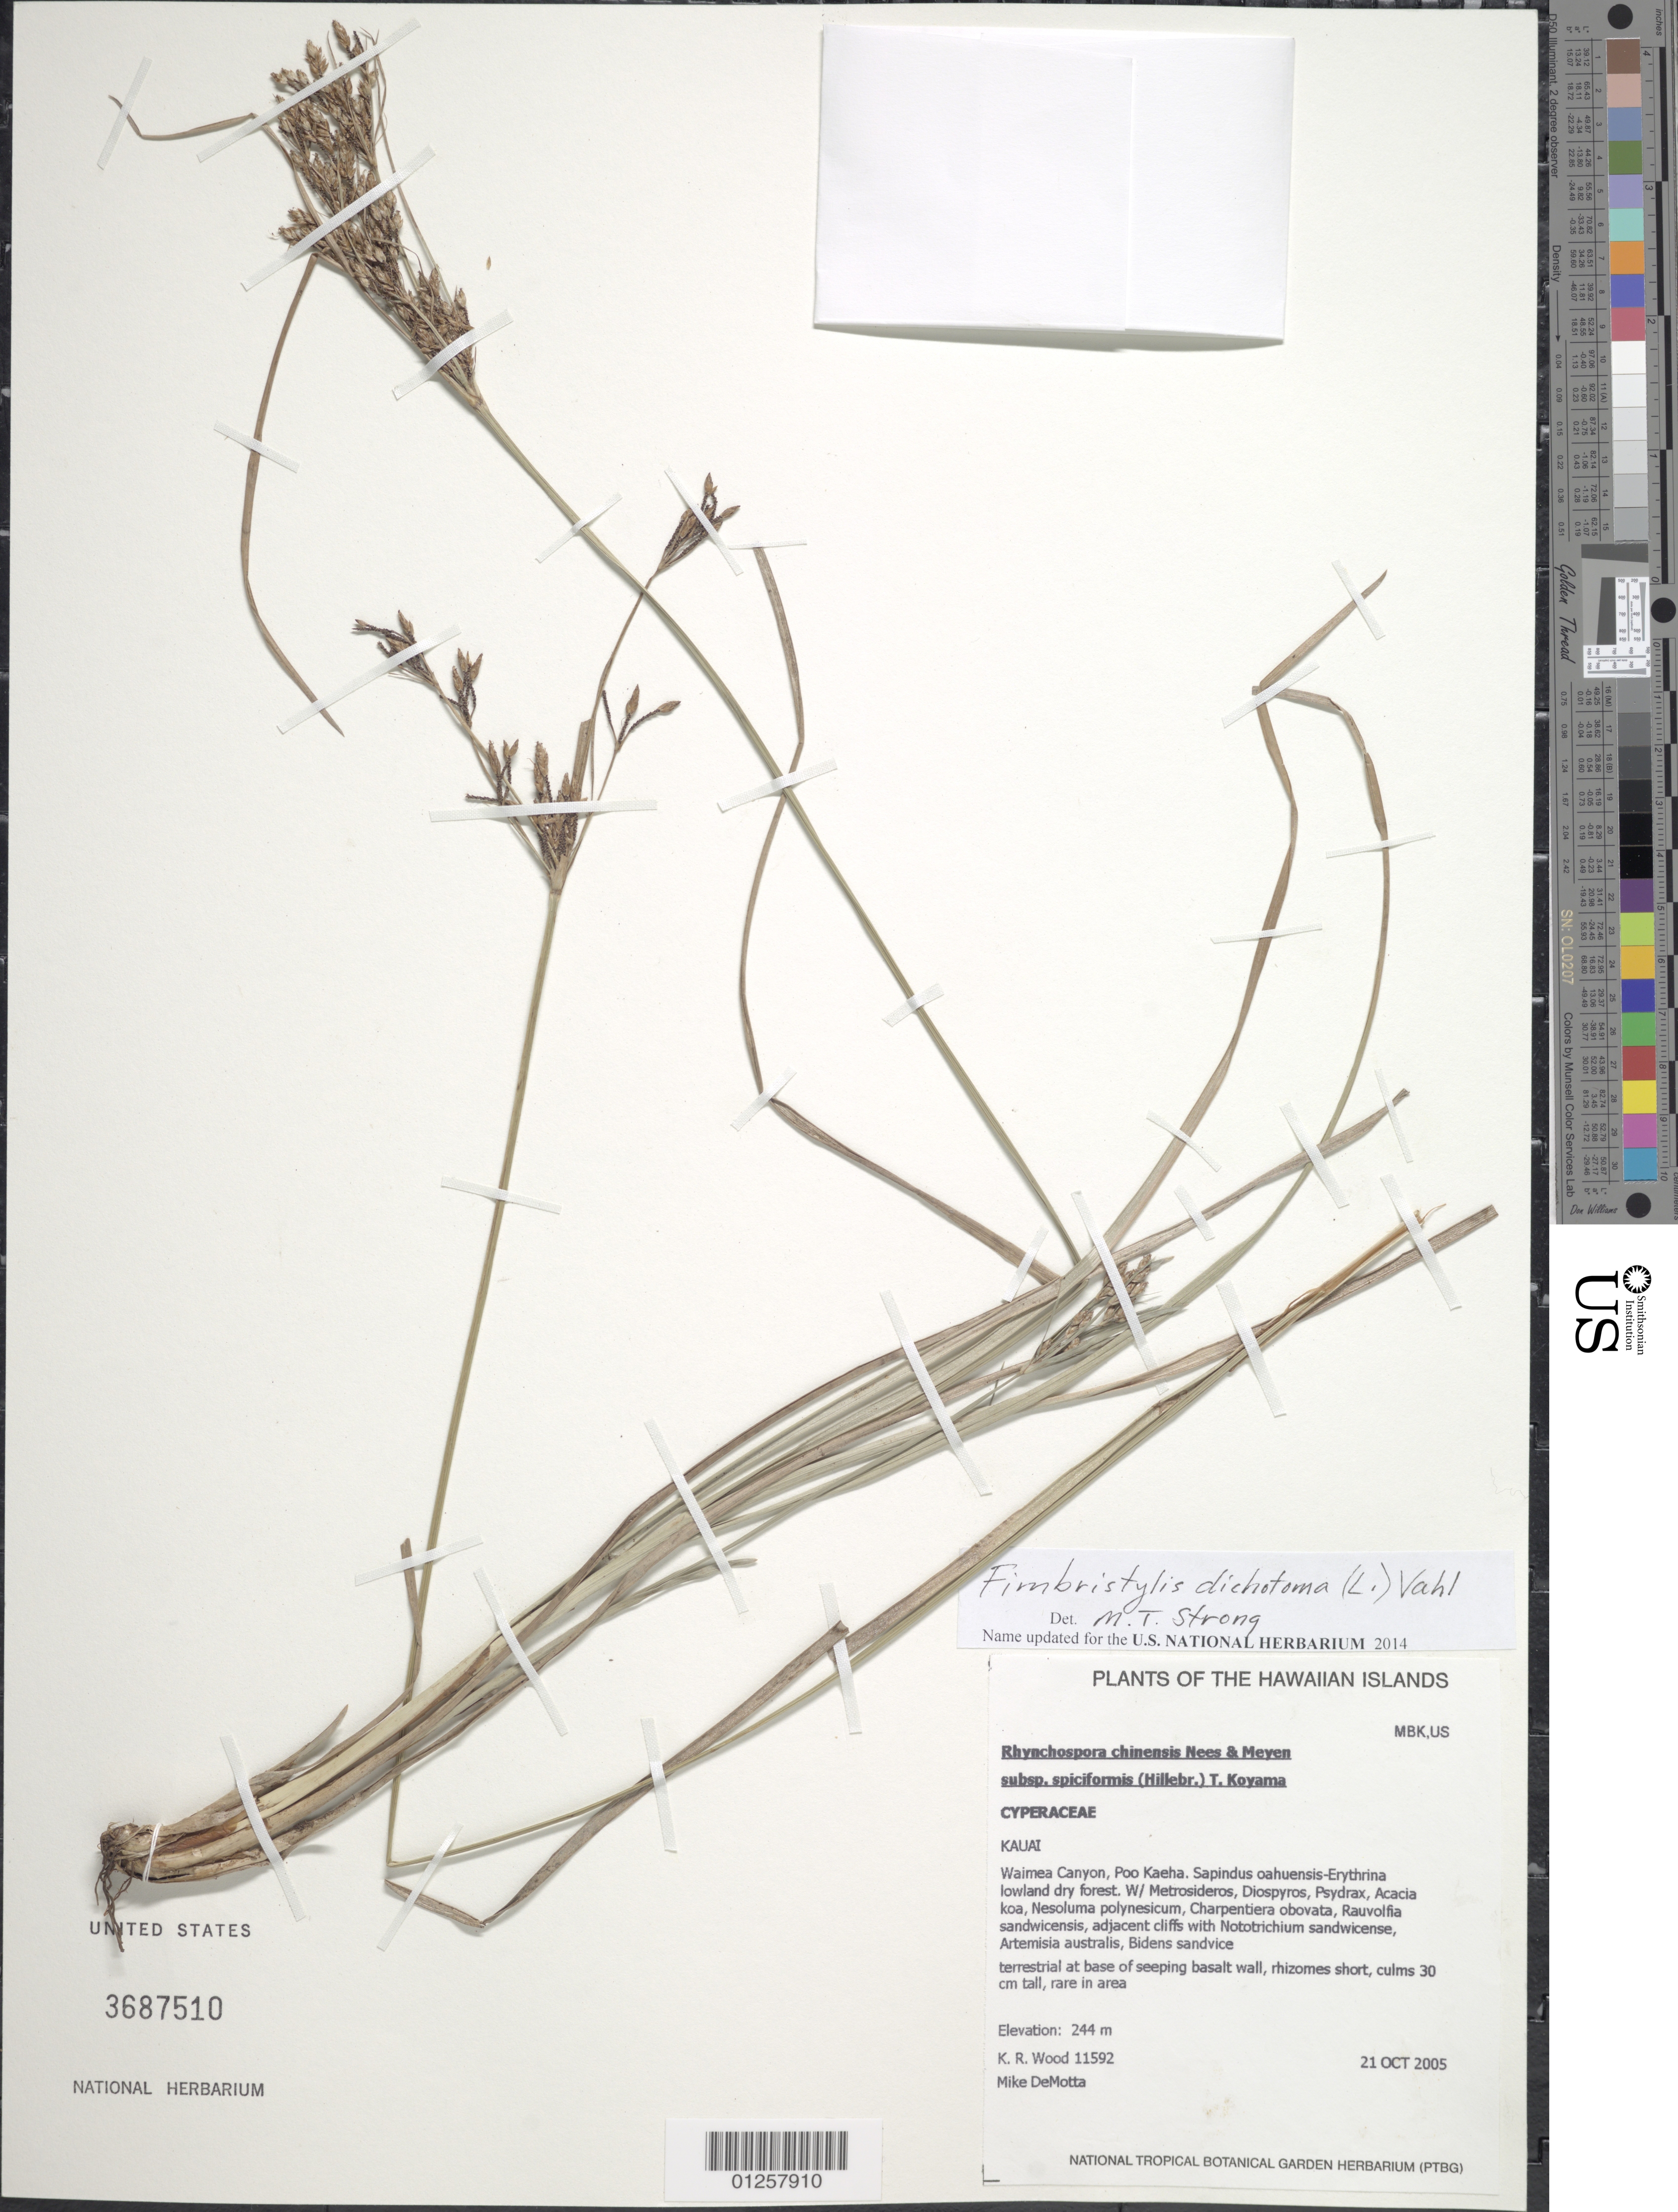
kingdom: Plantae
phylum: Tracheophyta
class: Liliopsida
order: Poales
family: Cyperaceae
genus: Fimbristylis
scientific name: Fimbristylis dichotoma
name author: (L.) Vahl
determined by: Strong, M. T., (US), Smithsonian Institution - National Museum of Natural History (UNITED STATES)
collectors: K. R. Wood & M. DeMotta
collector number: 11592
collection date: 2005-10-21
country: United States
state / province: Hawaii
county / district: Kauai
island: Kaua'i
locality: Waimea Canyon, Poo Kaeha.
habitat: Dry forest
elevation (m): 244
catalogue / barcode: US 3687510